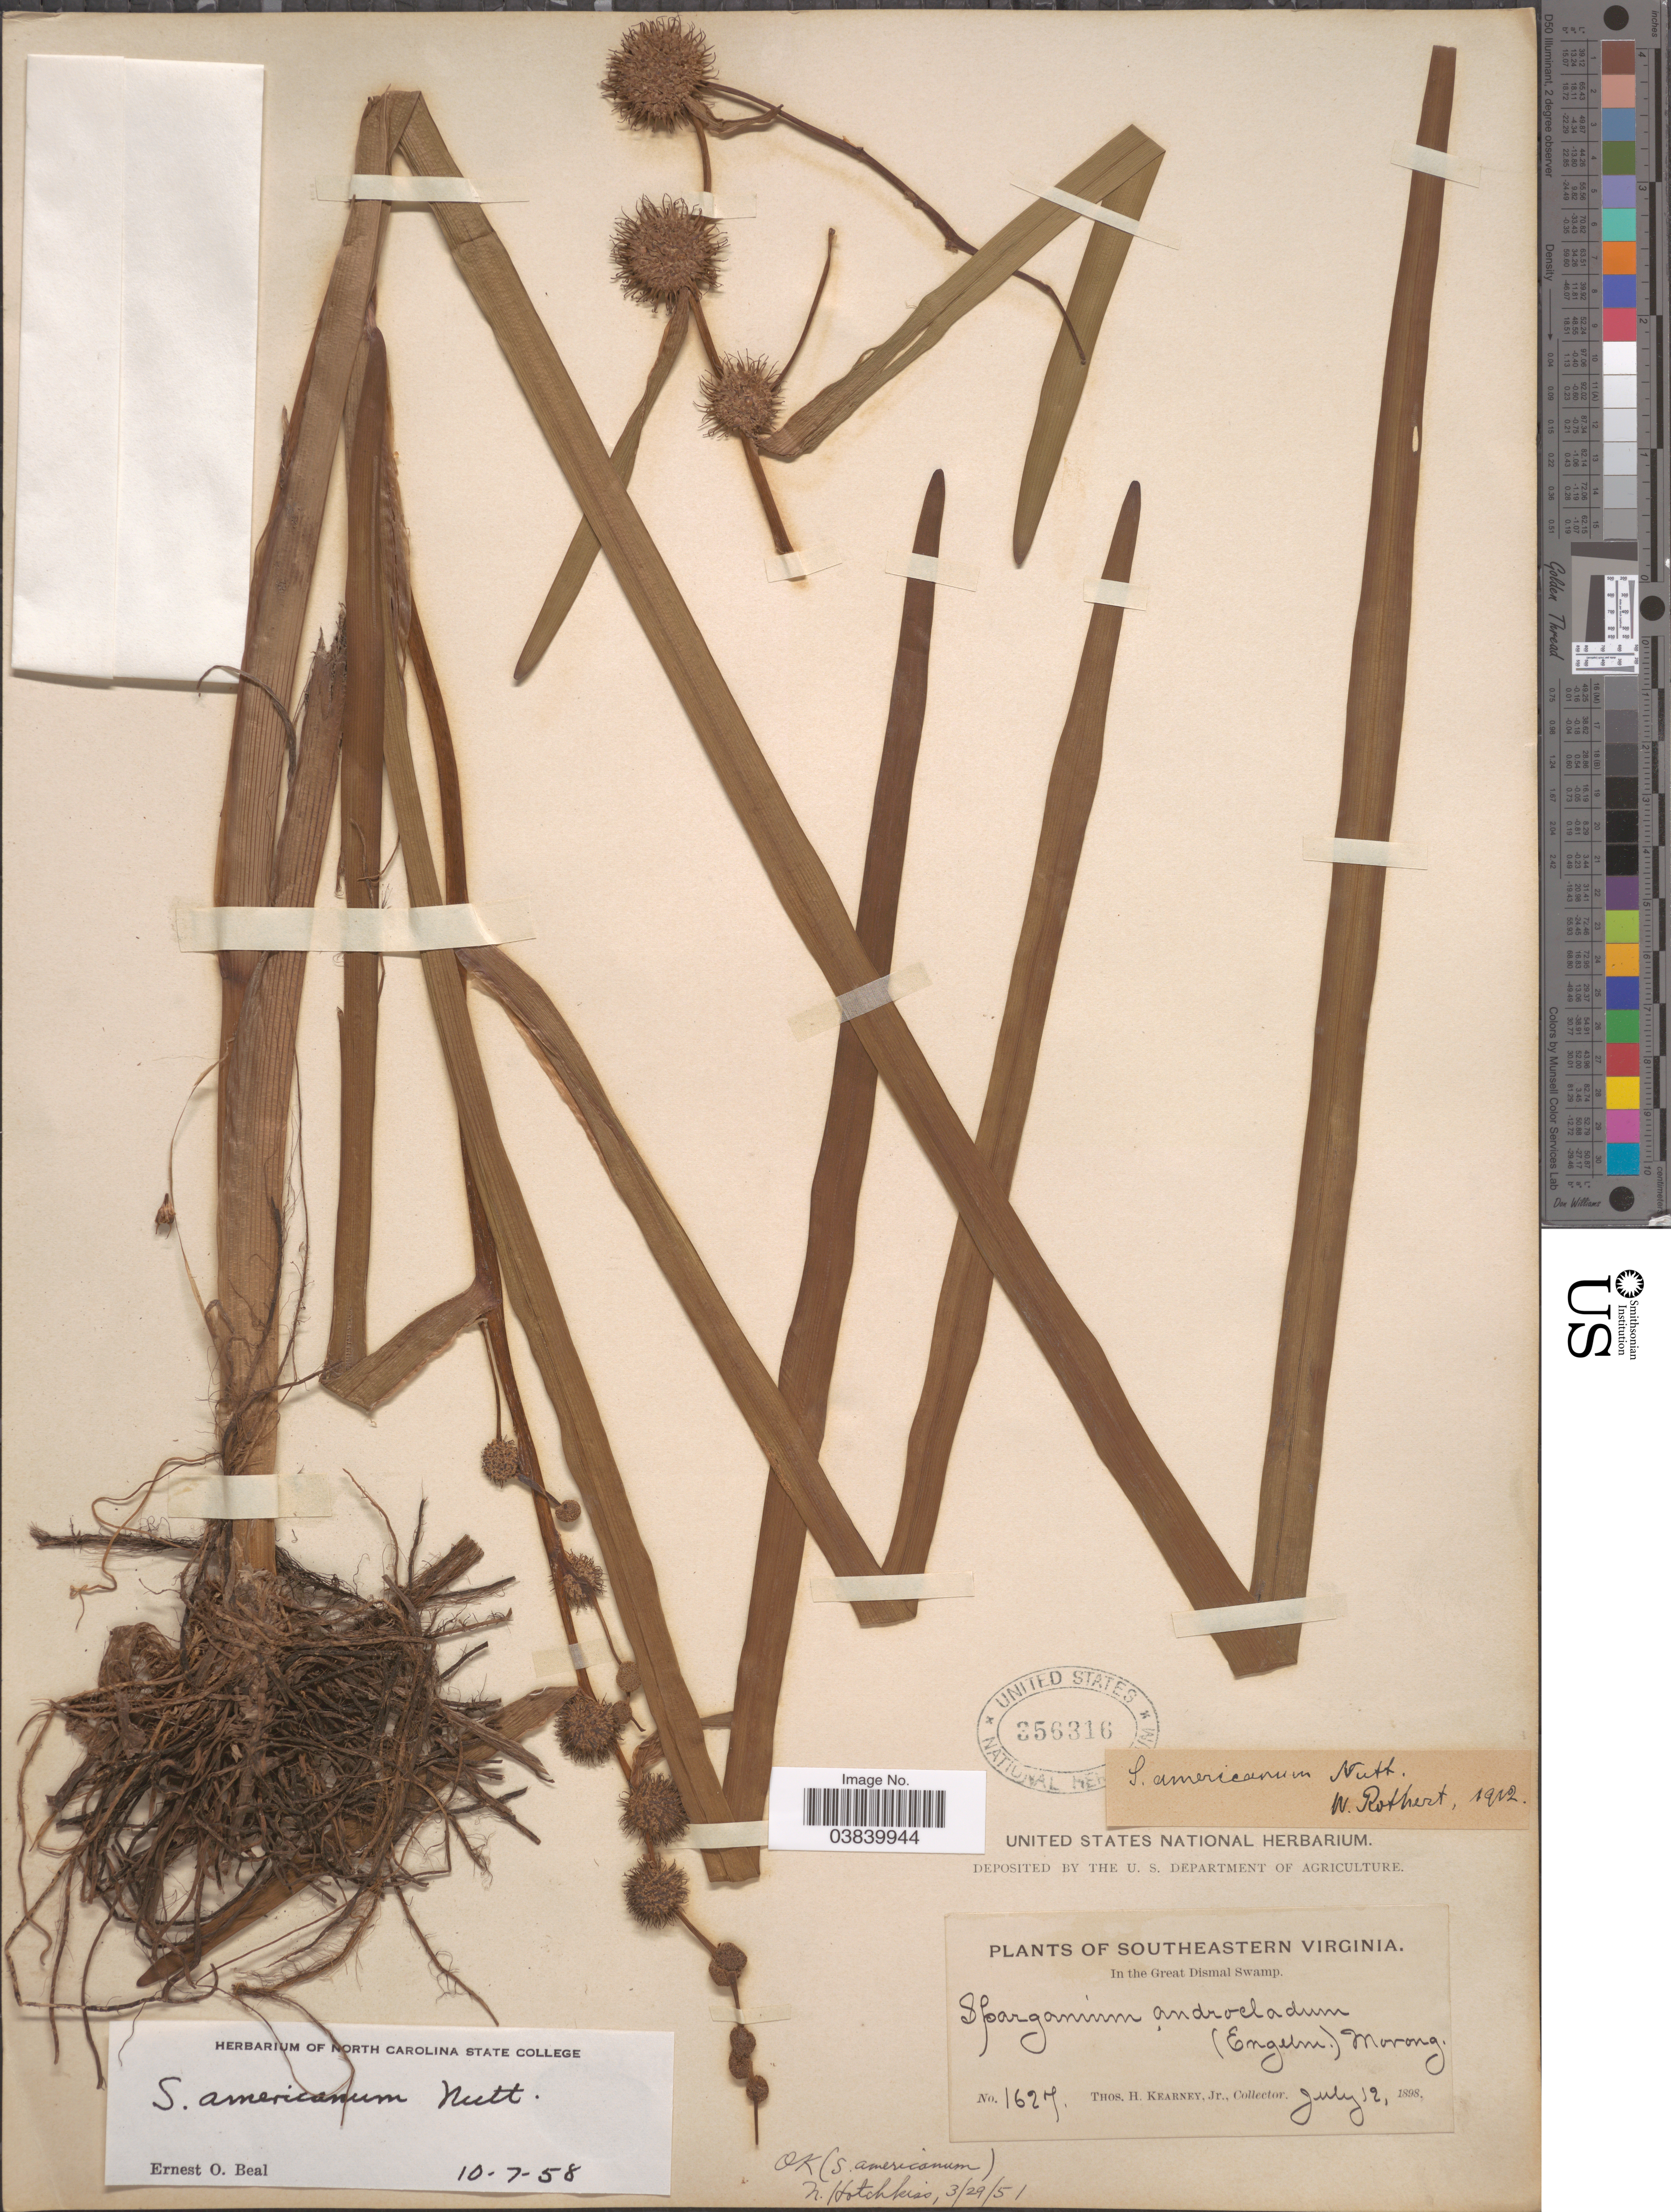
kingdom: Plantae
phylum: Tracheophyta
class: Liliopsida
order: Poales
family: Typhaceae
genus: Sparganium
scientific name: Sparganium americanum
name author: Nutt.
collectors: T. H. Kearney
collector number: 1627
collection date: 1898-07-12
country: United States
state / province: Virginia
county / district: City of Chesapeake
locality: Southeastern Virginia. In the Great Dismal Swamp.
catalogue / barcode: US 356316